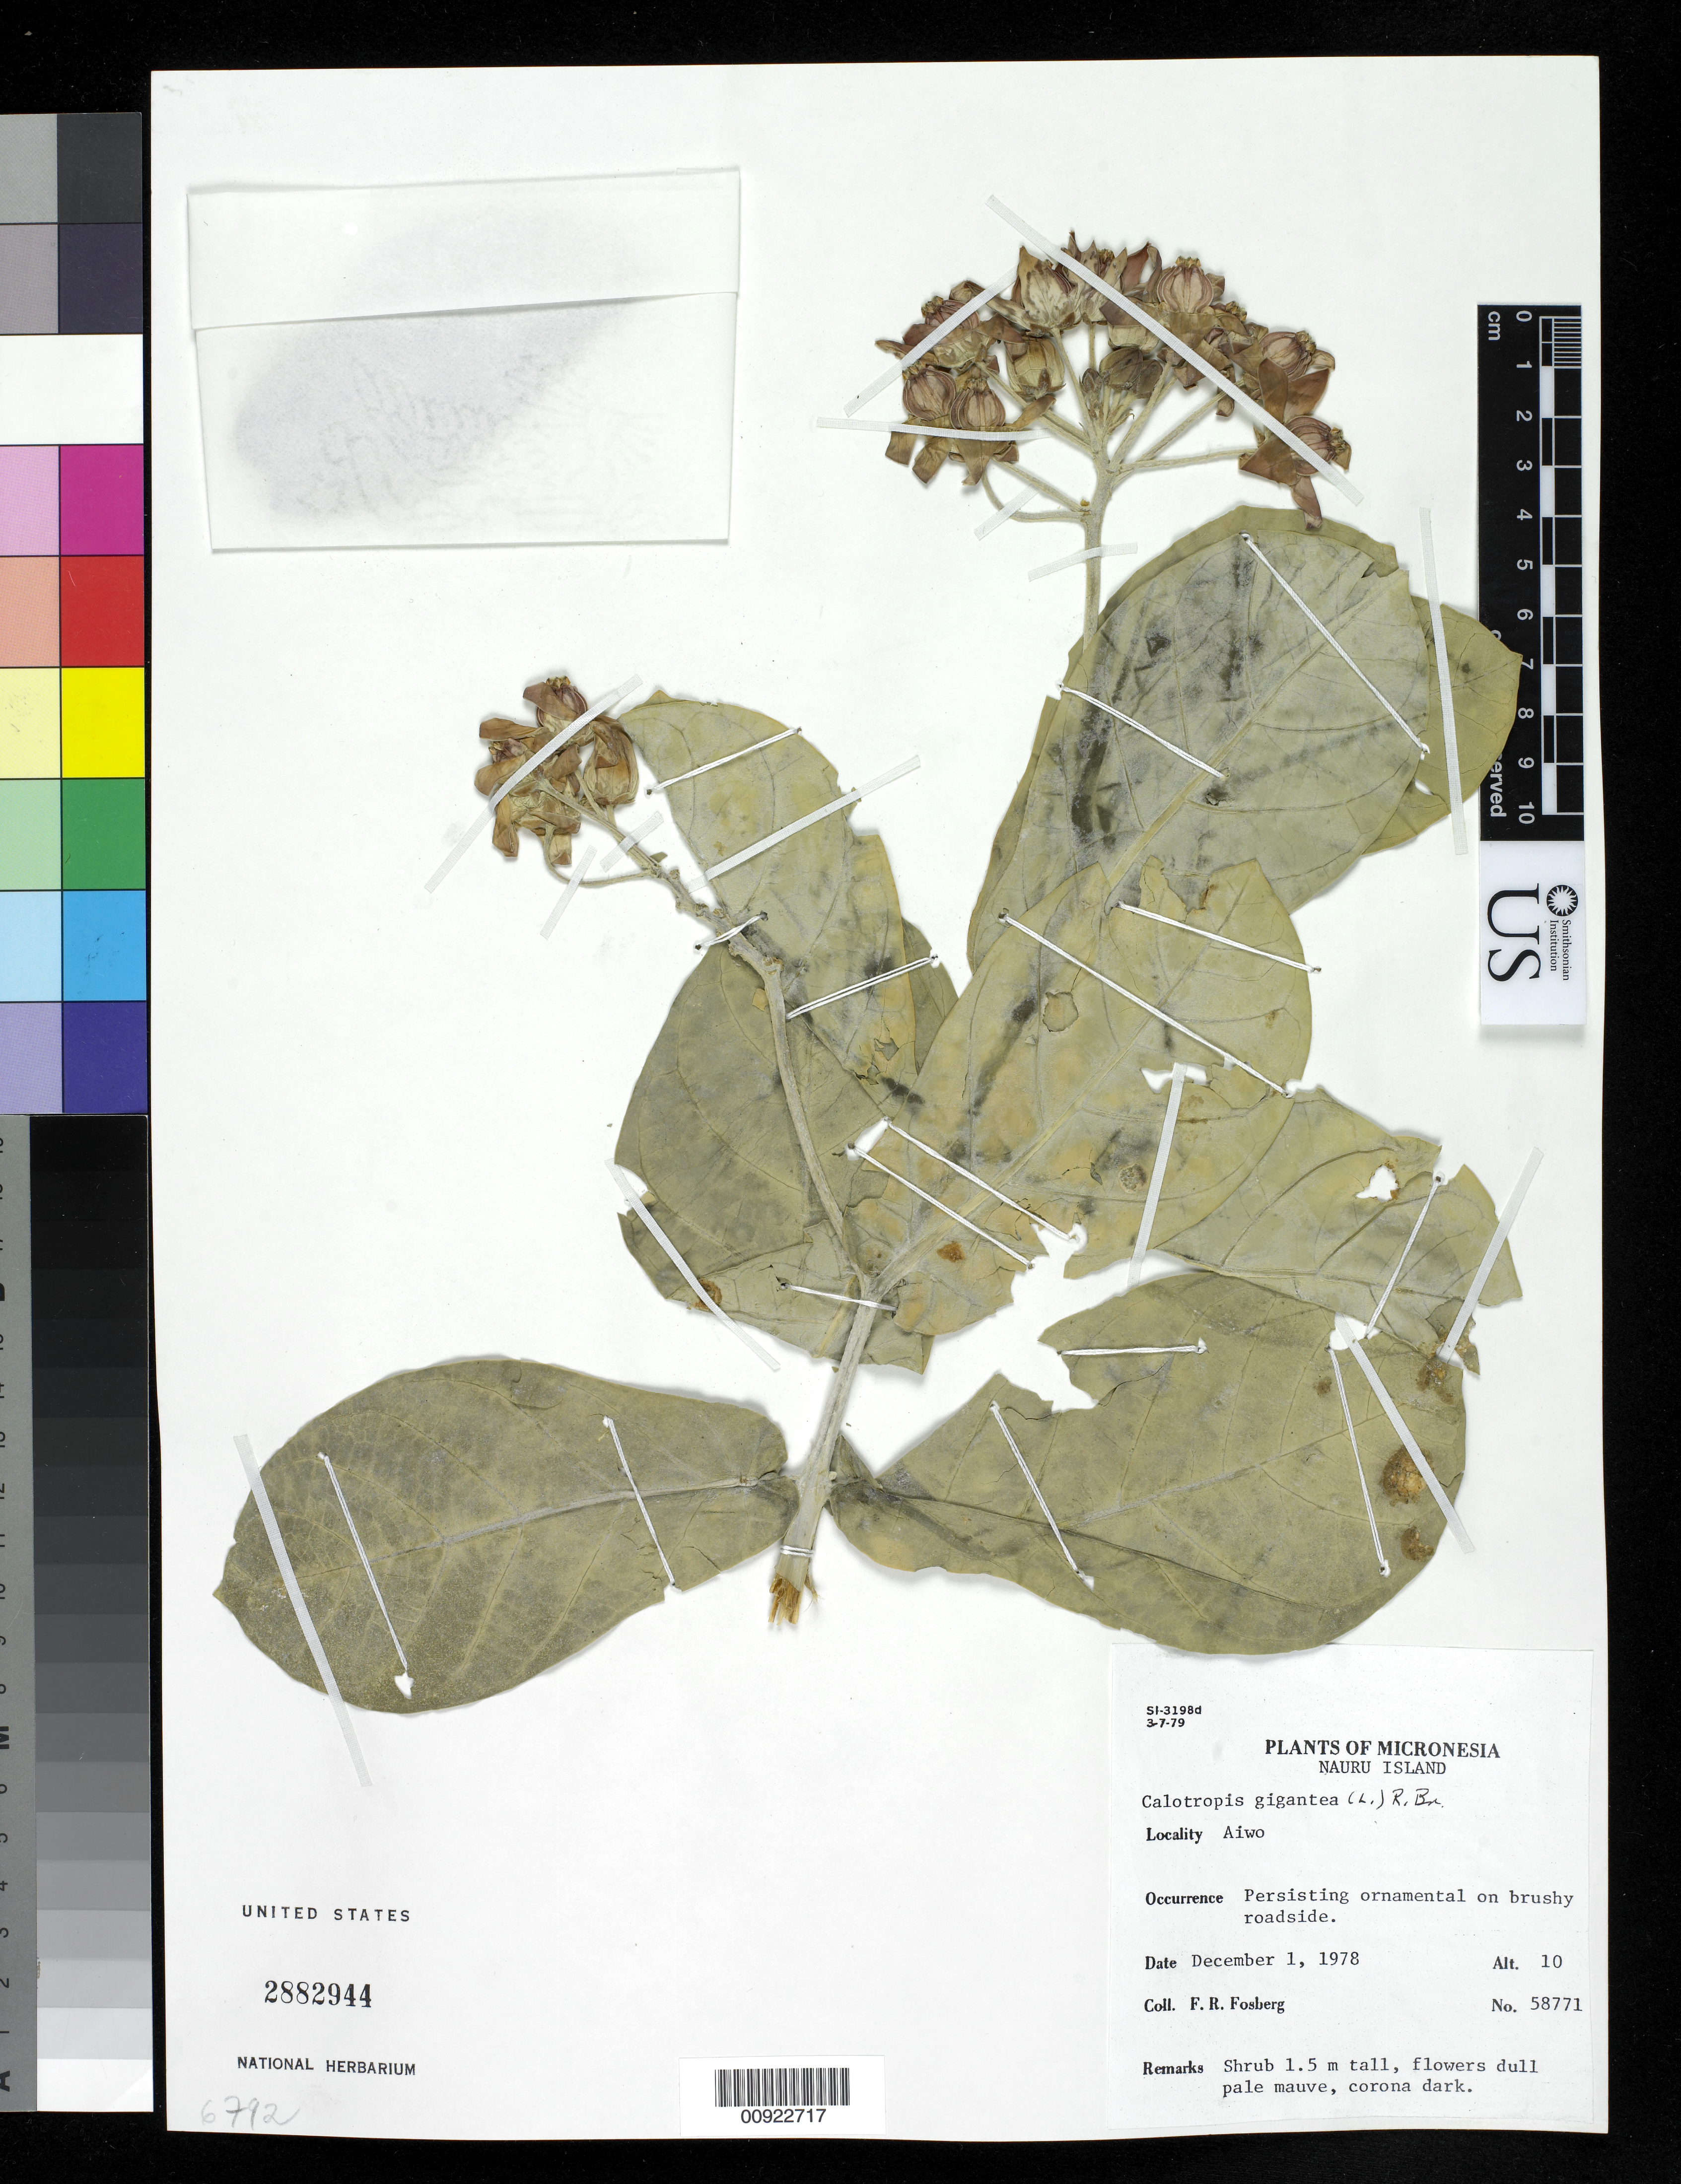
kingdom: Plantae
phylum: Tracheophyta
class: Magnoliopsida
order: Gentianales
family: Apocynaceae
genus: Calotropis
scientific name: Calotropis gigantea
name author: (L.) W.T. Aiton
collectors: F. R. Fosberg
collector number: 58771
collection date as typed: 01 Dec 1978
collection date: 1978-12-01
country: Nauru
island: Nauru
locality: Aiwo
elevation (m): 10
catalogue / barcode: US 2882944